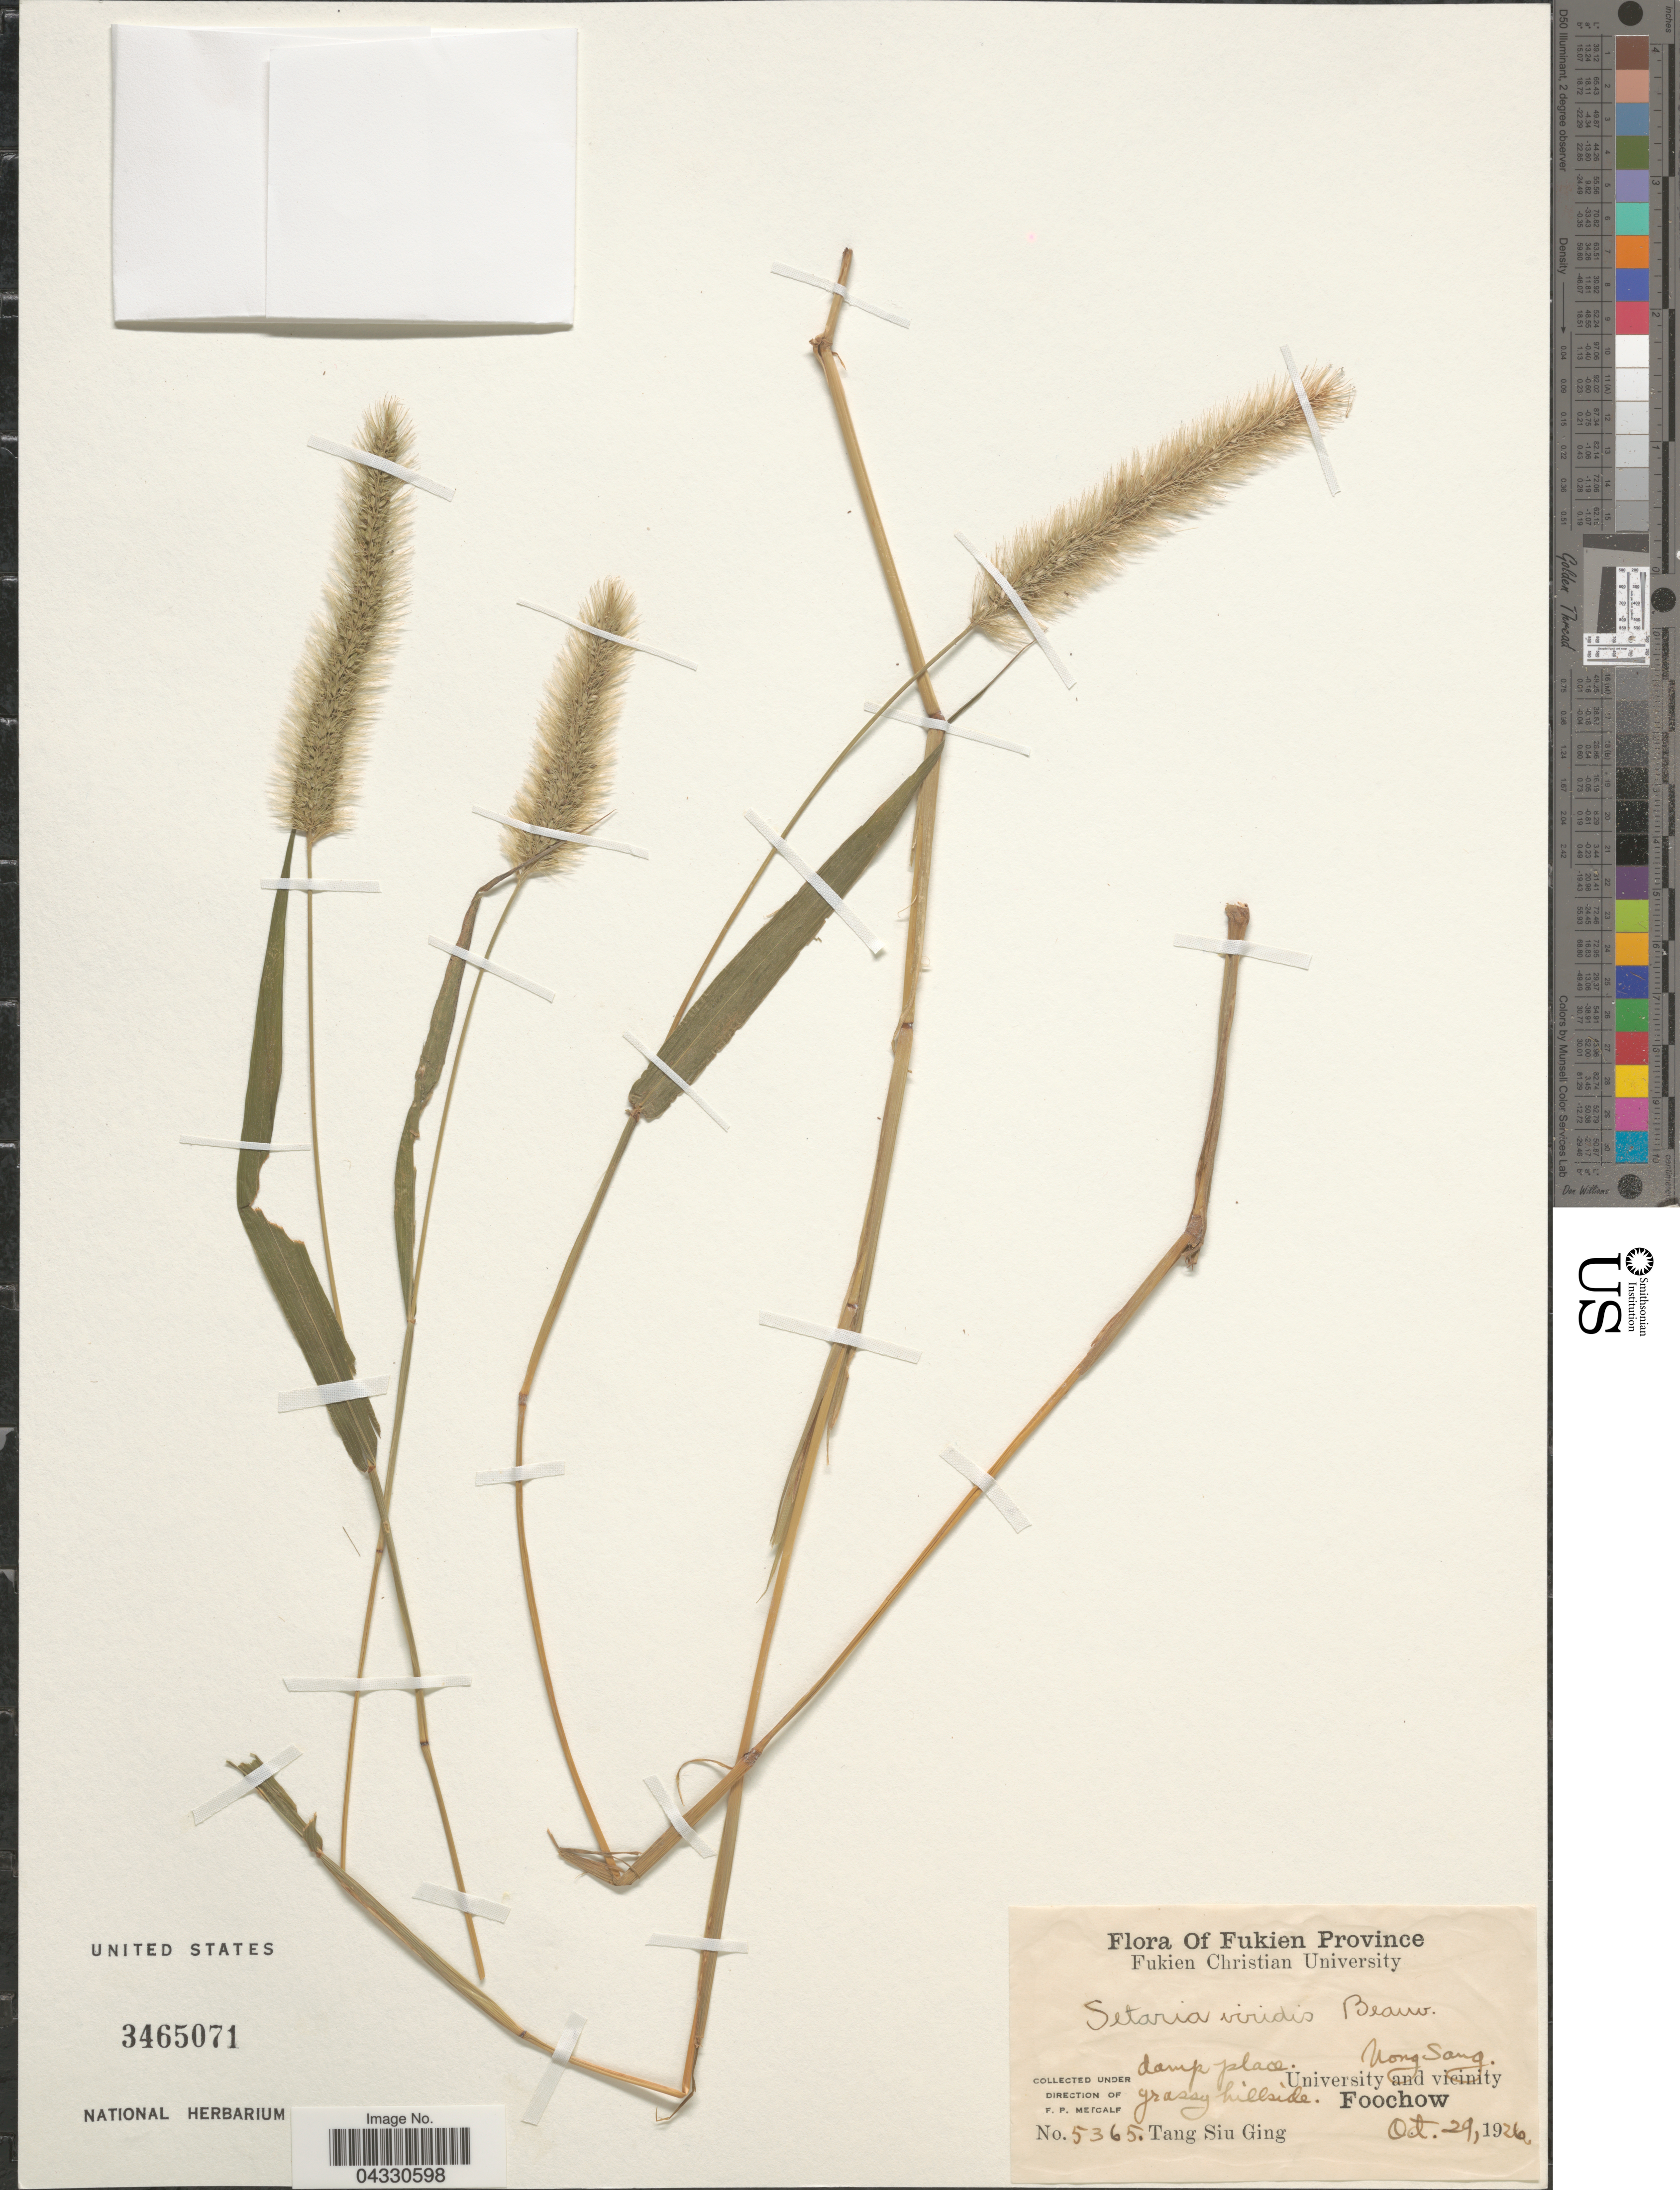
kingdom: Plantae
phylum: Tracheophyta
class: Liliopsida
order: Poales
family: Poaceae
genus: Setaria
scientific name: Setaria viridis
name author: (L.) P. Beauv.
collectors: T. Ging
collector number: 5365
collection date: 1926-10-29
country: China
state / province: Fujian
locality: Fukien Province. Nong Sang. University and vicinity Foochow.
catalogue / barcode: US 3465071